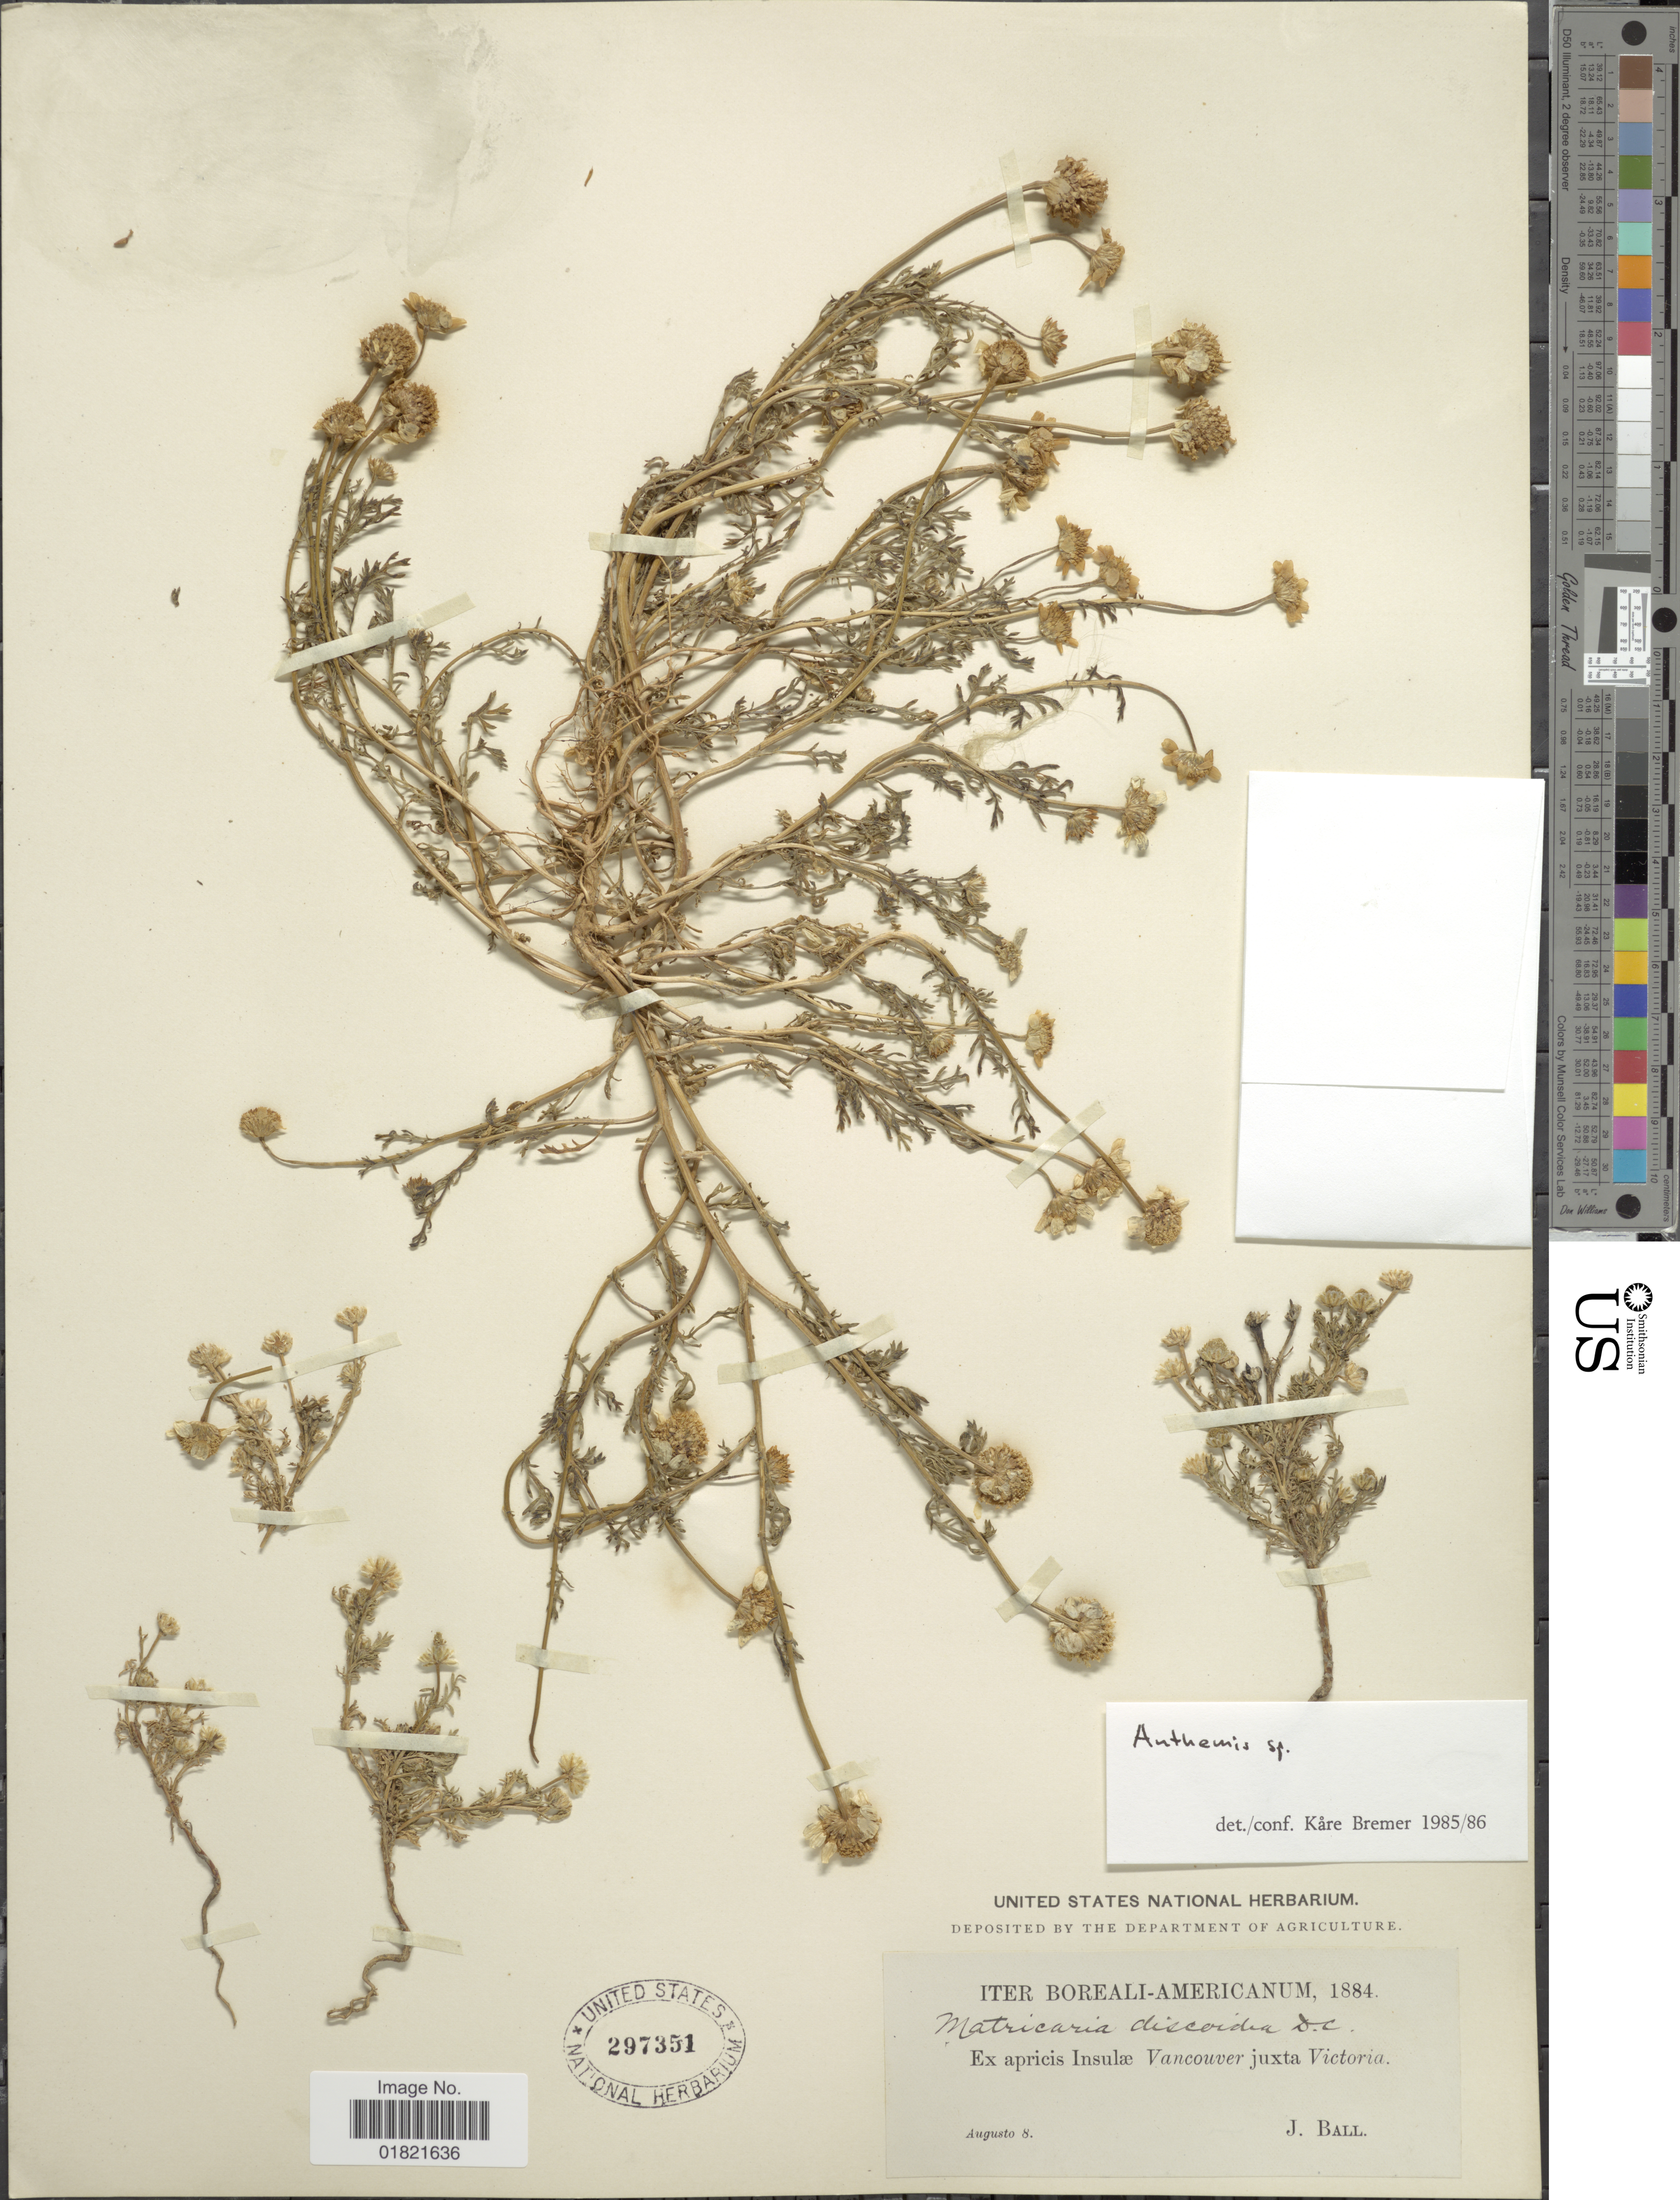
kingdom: Plantae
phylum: Tracheophyta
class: Magnoliopsida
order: Asterales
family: Asteraceae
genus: Anthemis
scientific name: Anthemis sp.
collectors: J. Ball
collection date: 1884-08-08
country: Canada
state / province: British Columbia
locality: Ex apricis Insulae Vancouver juxta Victoria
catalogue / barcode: US 297351